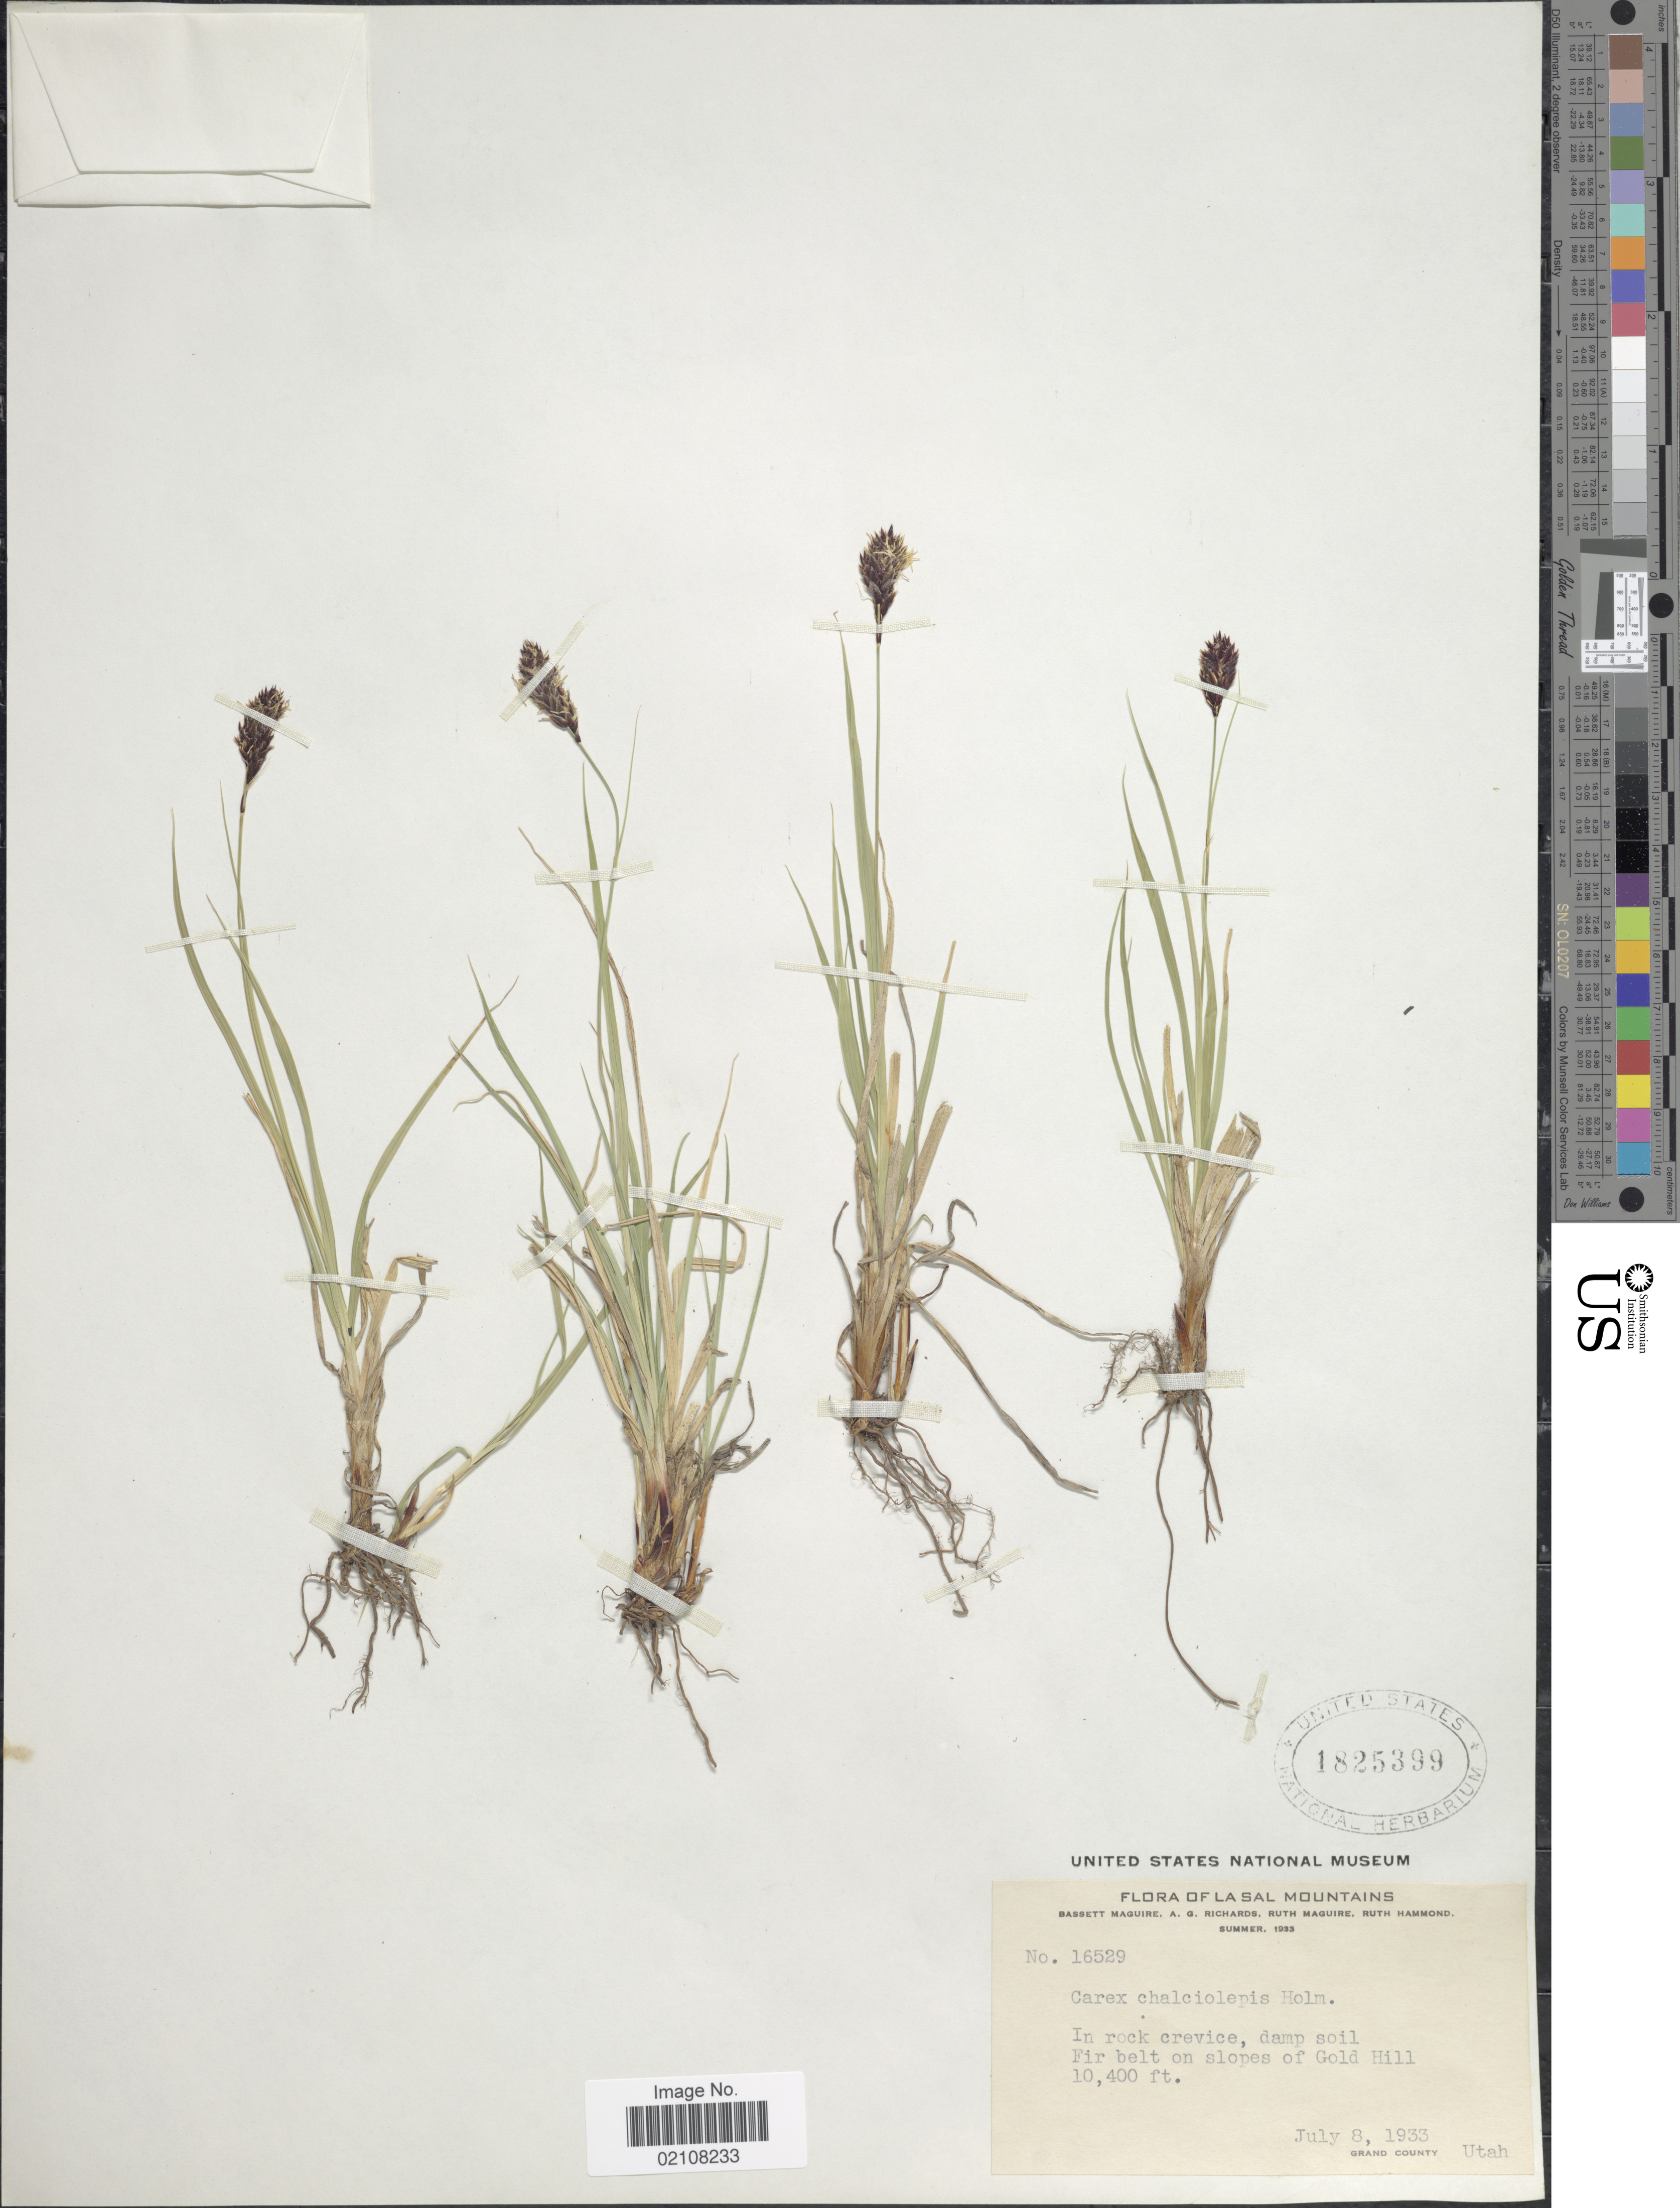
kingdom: Plantae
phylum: Tracheophyta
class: Liliopsida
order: Poales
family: Cyperaceae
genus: Carex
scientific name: Carex chalciolepis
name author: Holm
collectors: B. Maguire, A. Richards, R. R. Maguire & R. Hammond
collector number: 16529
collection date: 1933-07-08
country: United States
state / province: Utah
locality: La Sal Mountains, Fir belt on slopes of Gold Hill, Grand County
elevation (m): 3170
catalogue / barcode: US 1825399